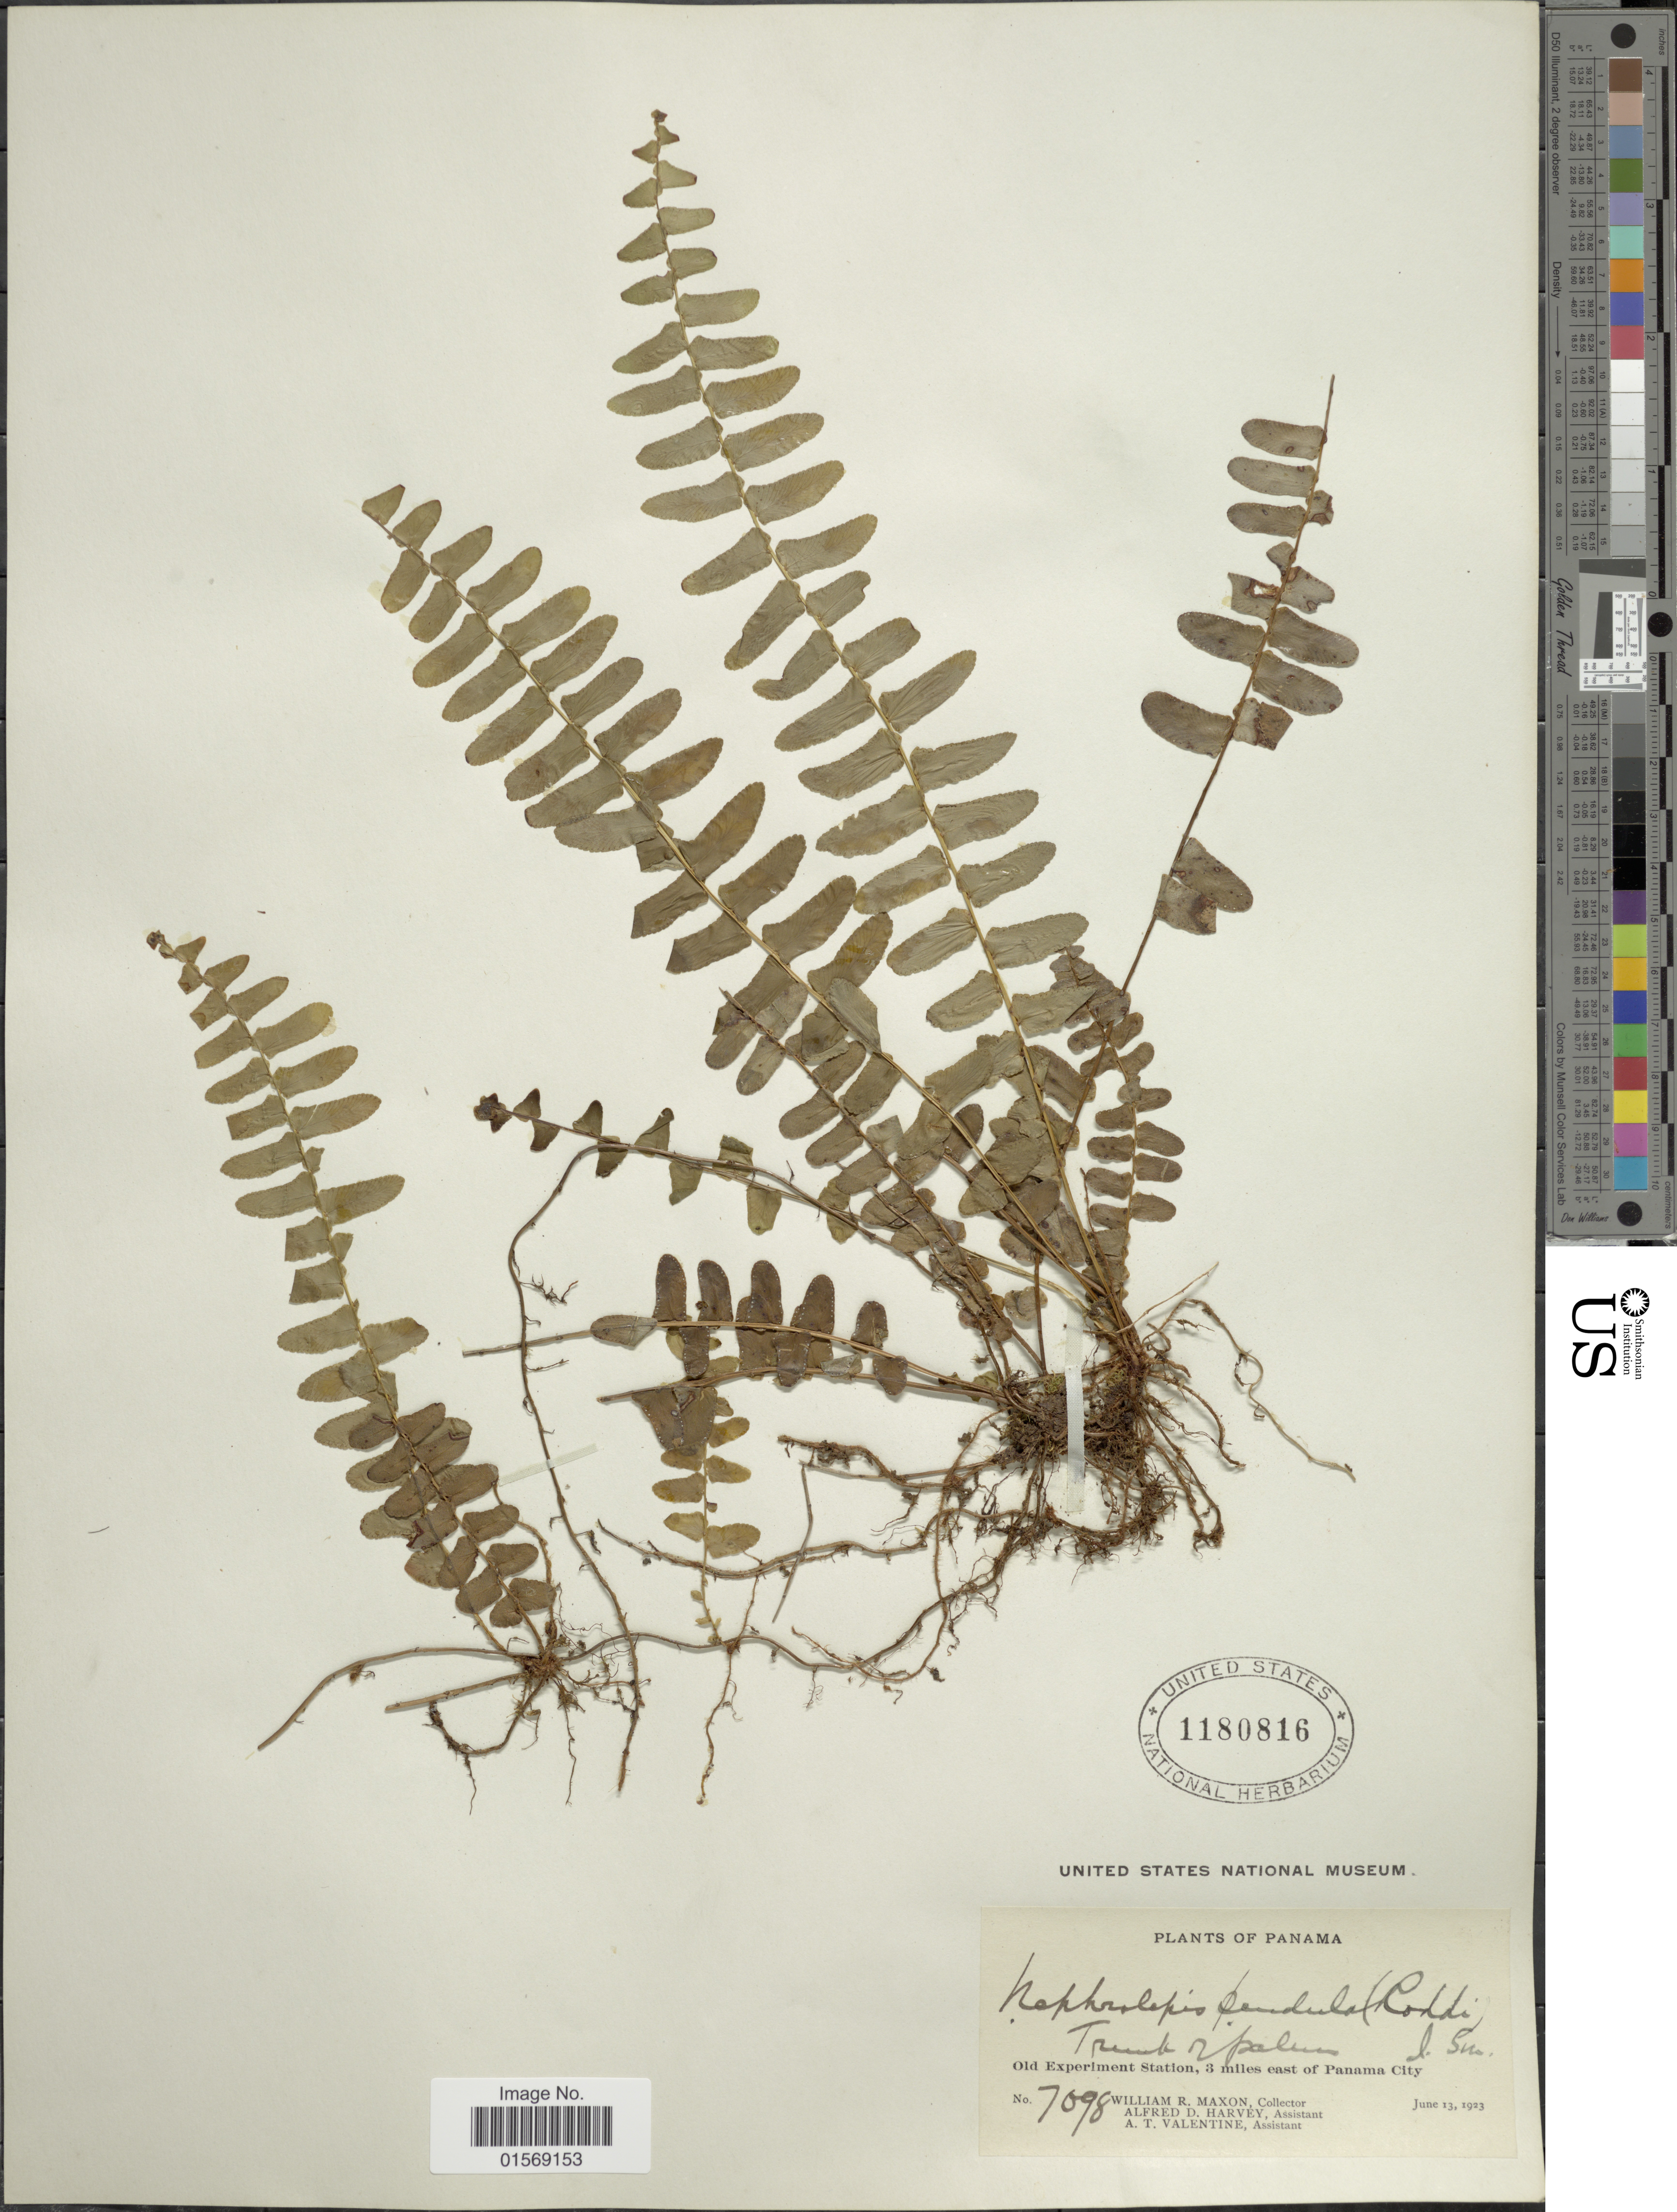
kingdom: Plantae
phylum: Tracheophyta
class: Polypodiopsida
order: Polypodiales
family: Nephrolepidaceae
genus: Nephrolepis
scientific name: Nephrolepis pendula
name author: (Raddi) J. Sm.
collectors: W. R. Maxon, A. D. Harvey & A. Valentine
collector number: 7098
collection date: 1923-06-13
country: Panama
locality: Panama, Old Experimental Station, 3 miles east of Panama City.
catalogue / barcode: US 1180816